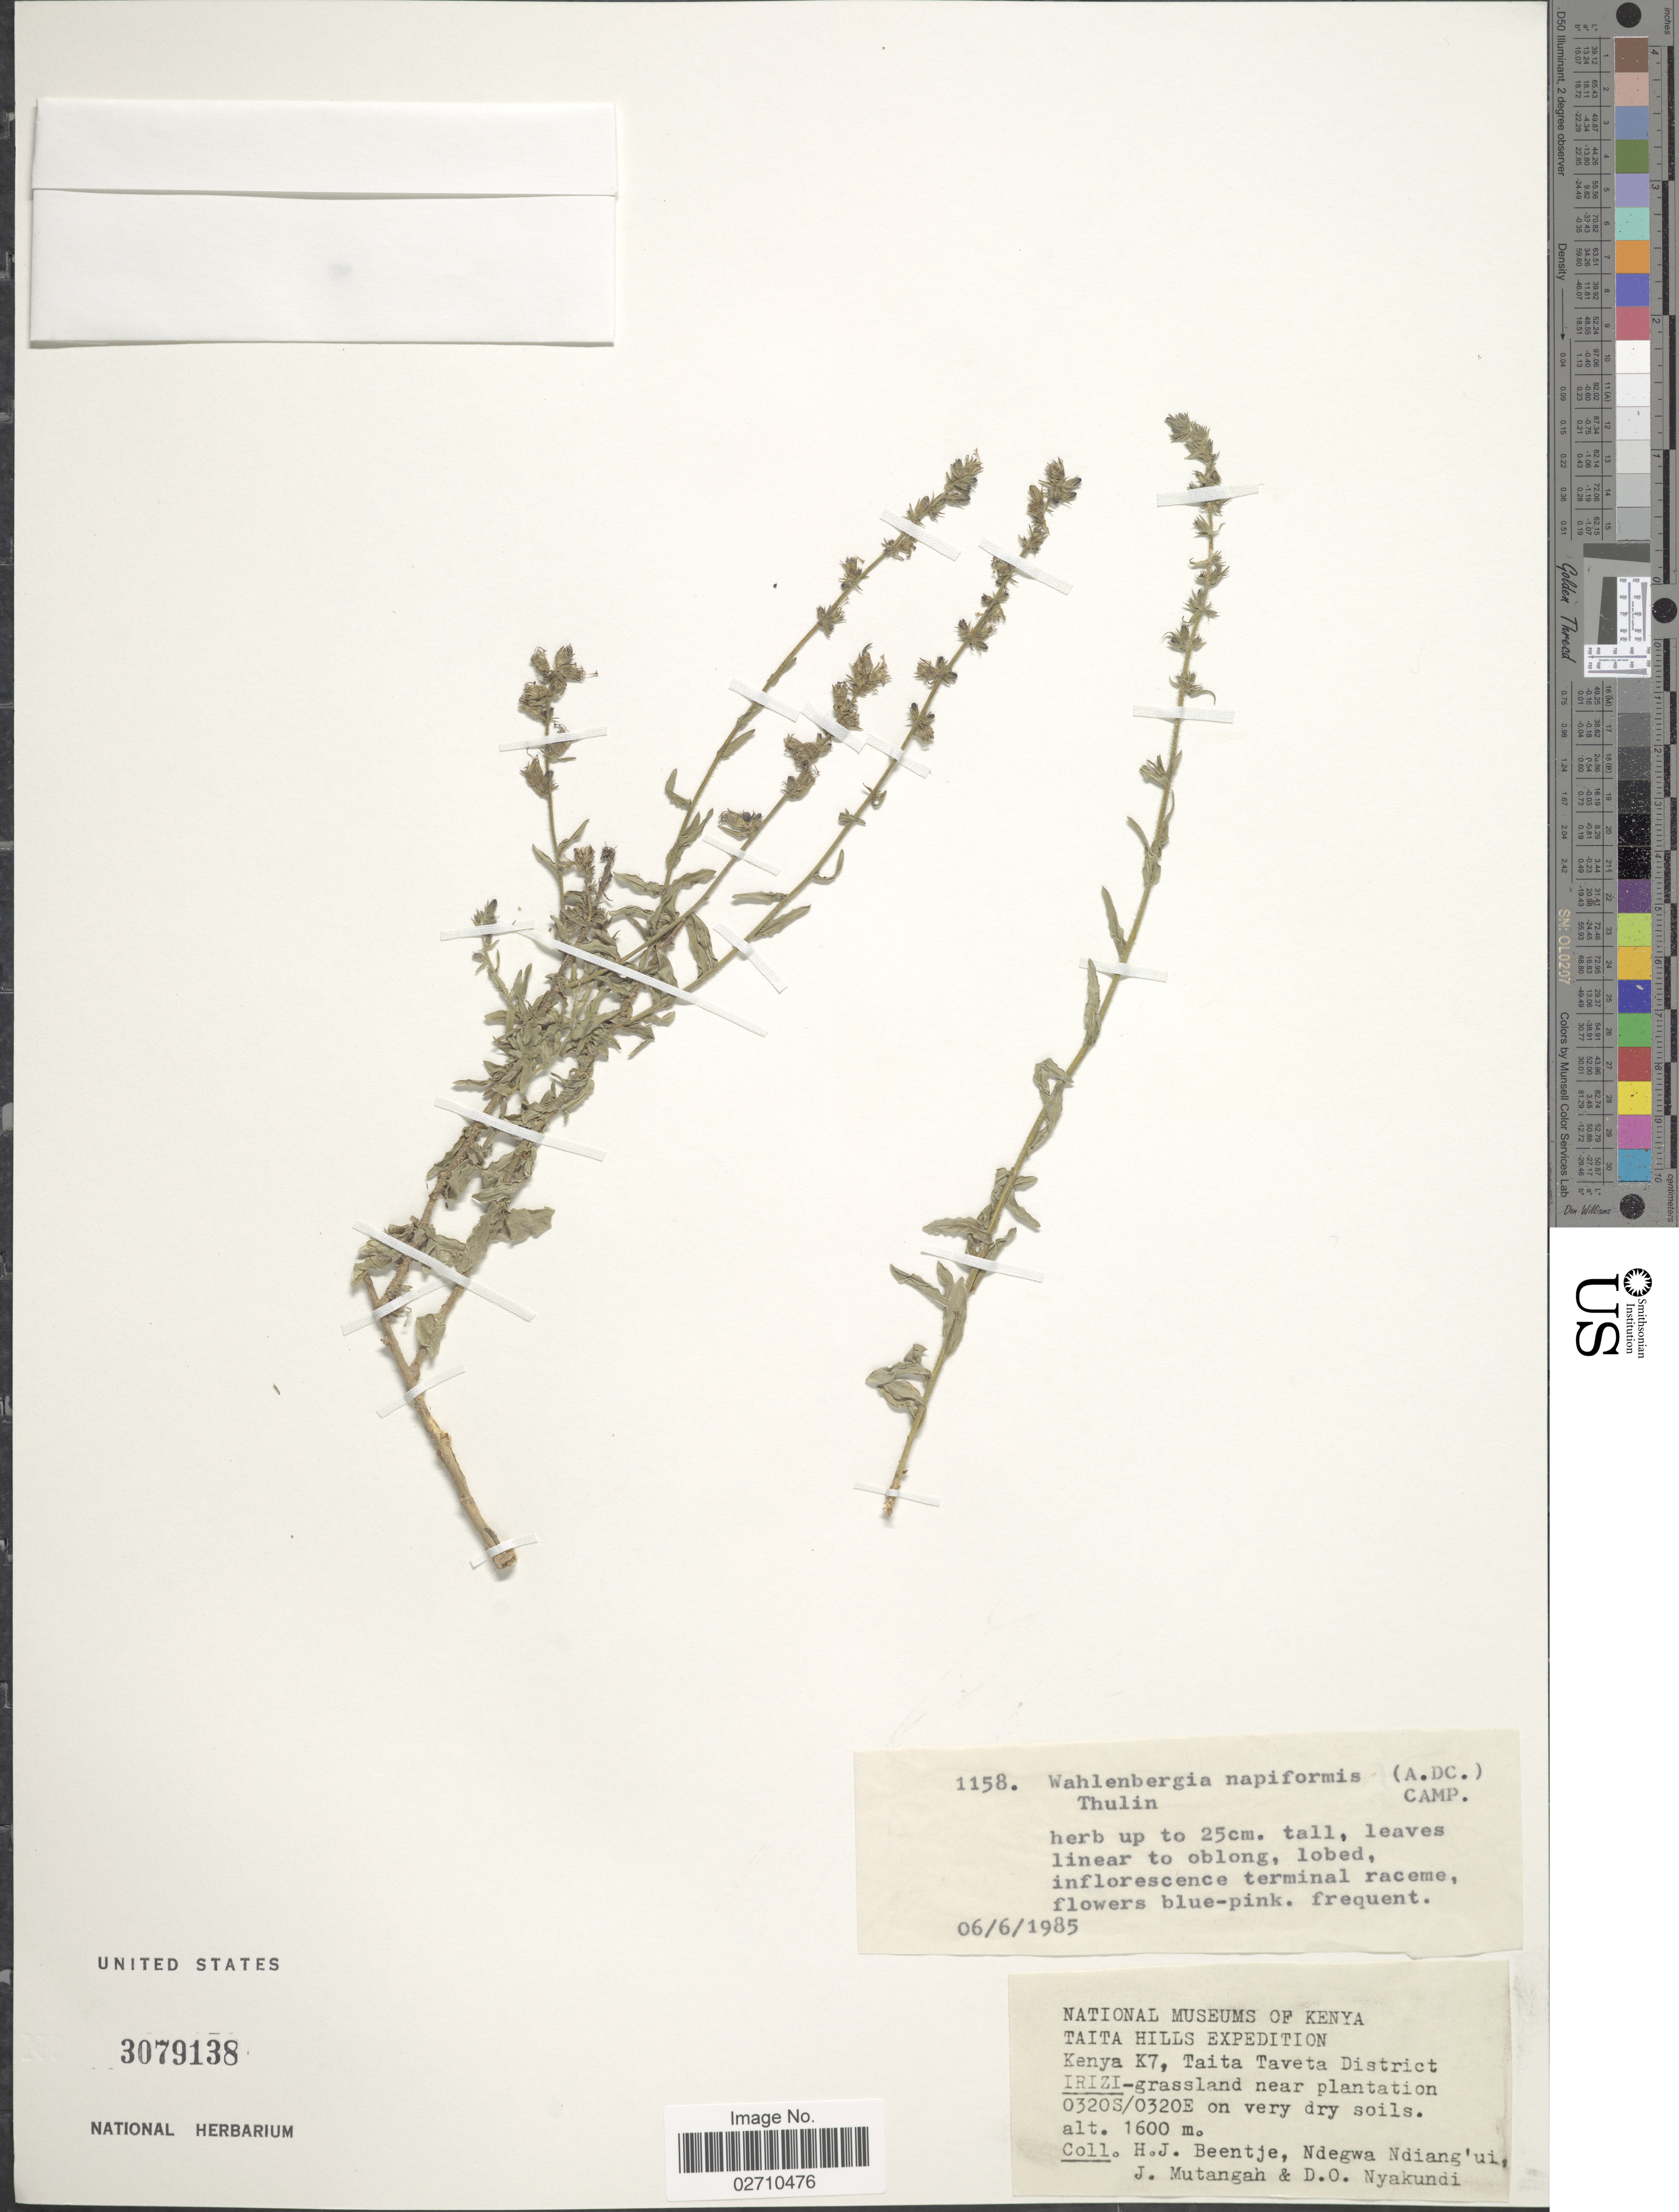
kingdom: Plantae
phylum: Tracheophyta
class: Magnoliopsida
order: Asterales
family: Campanulaceae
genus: Wahlenbergia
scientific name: Wahlenbergia napiformis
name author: (A. DC.) Thulin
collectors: H. J. Beentje, Ndegwa Ndiang'ui, J. Mutangah & D. Nyakundi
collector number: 1158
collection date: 1985-06-06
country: Kenya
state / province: Taita Taveta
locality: Taita Hills. Kenya K7, Taita Taveta District. IRIZI-grassland near plantation.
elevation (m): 1600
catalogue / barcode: US 3079138